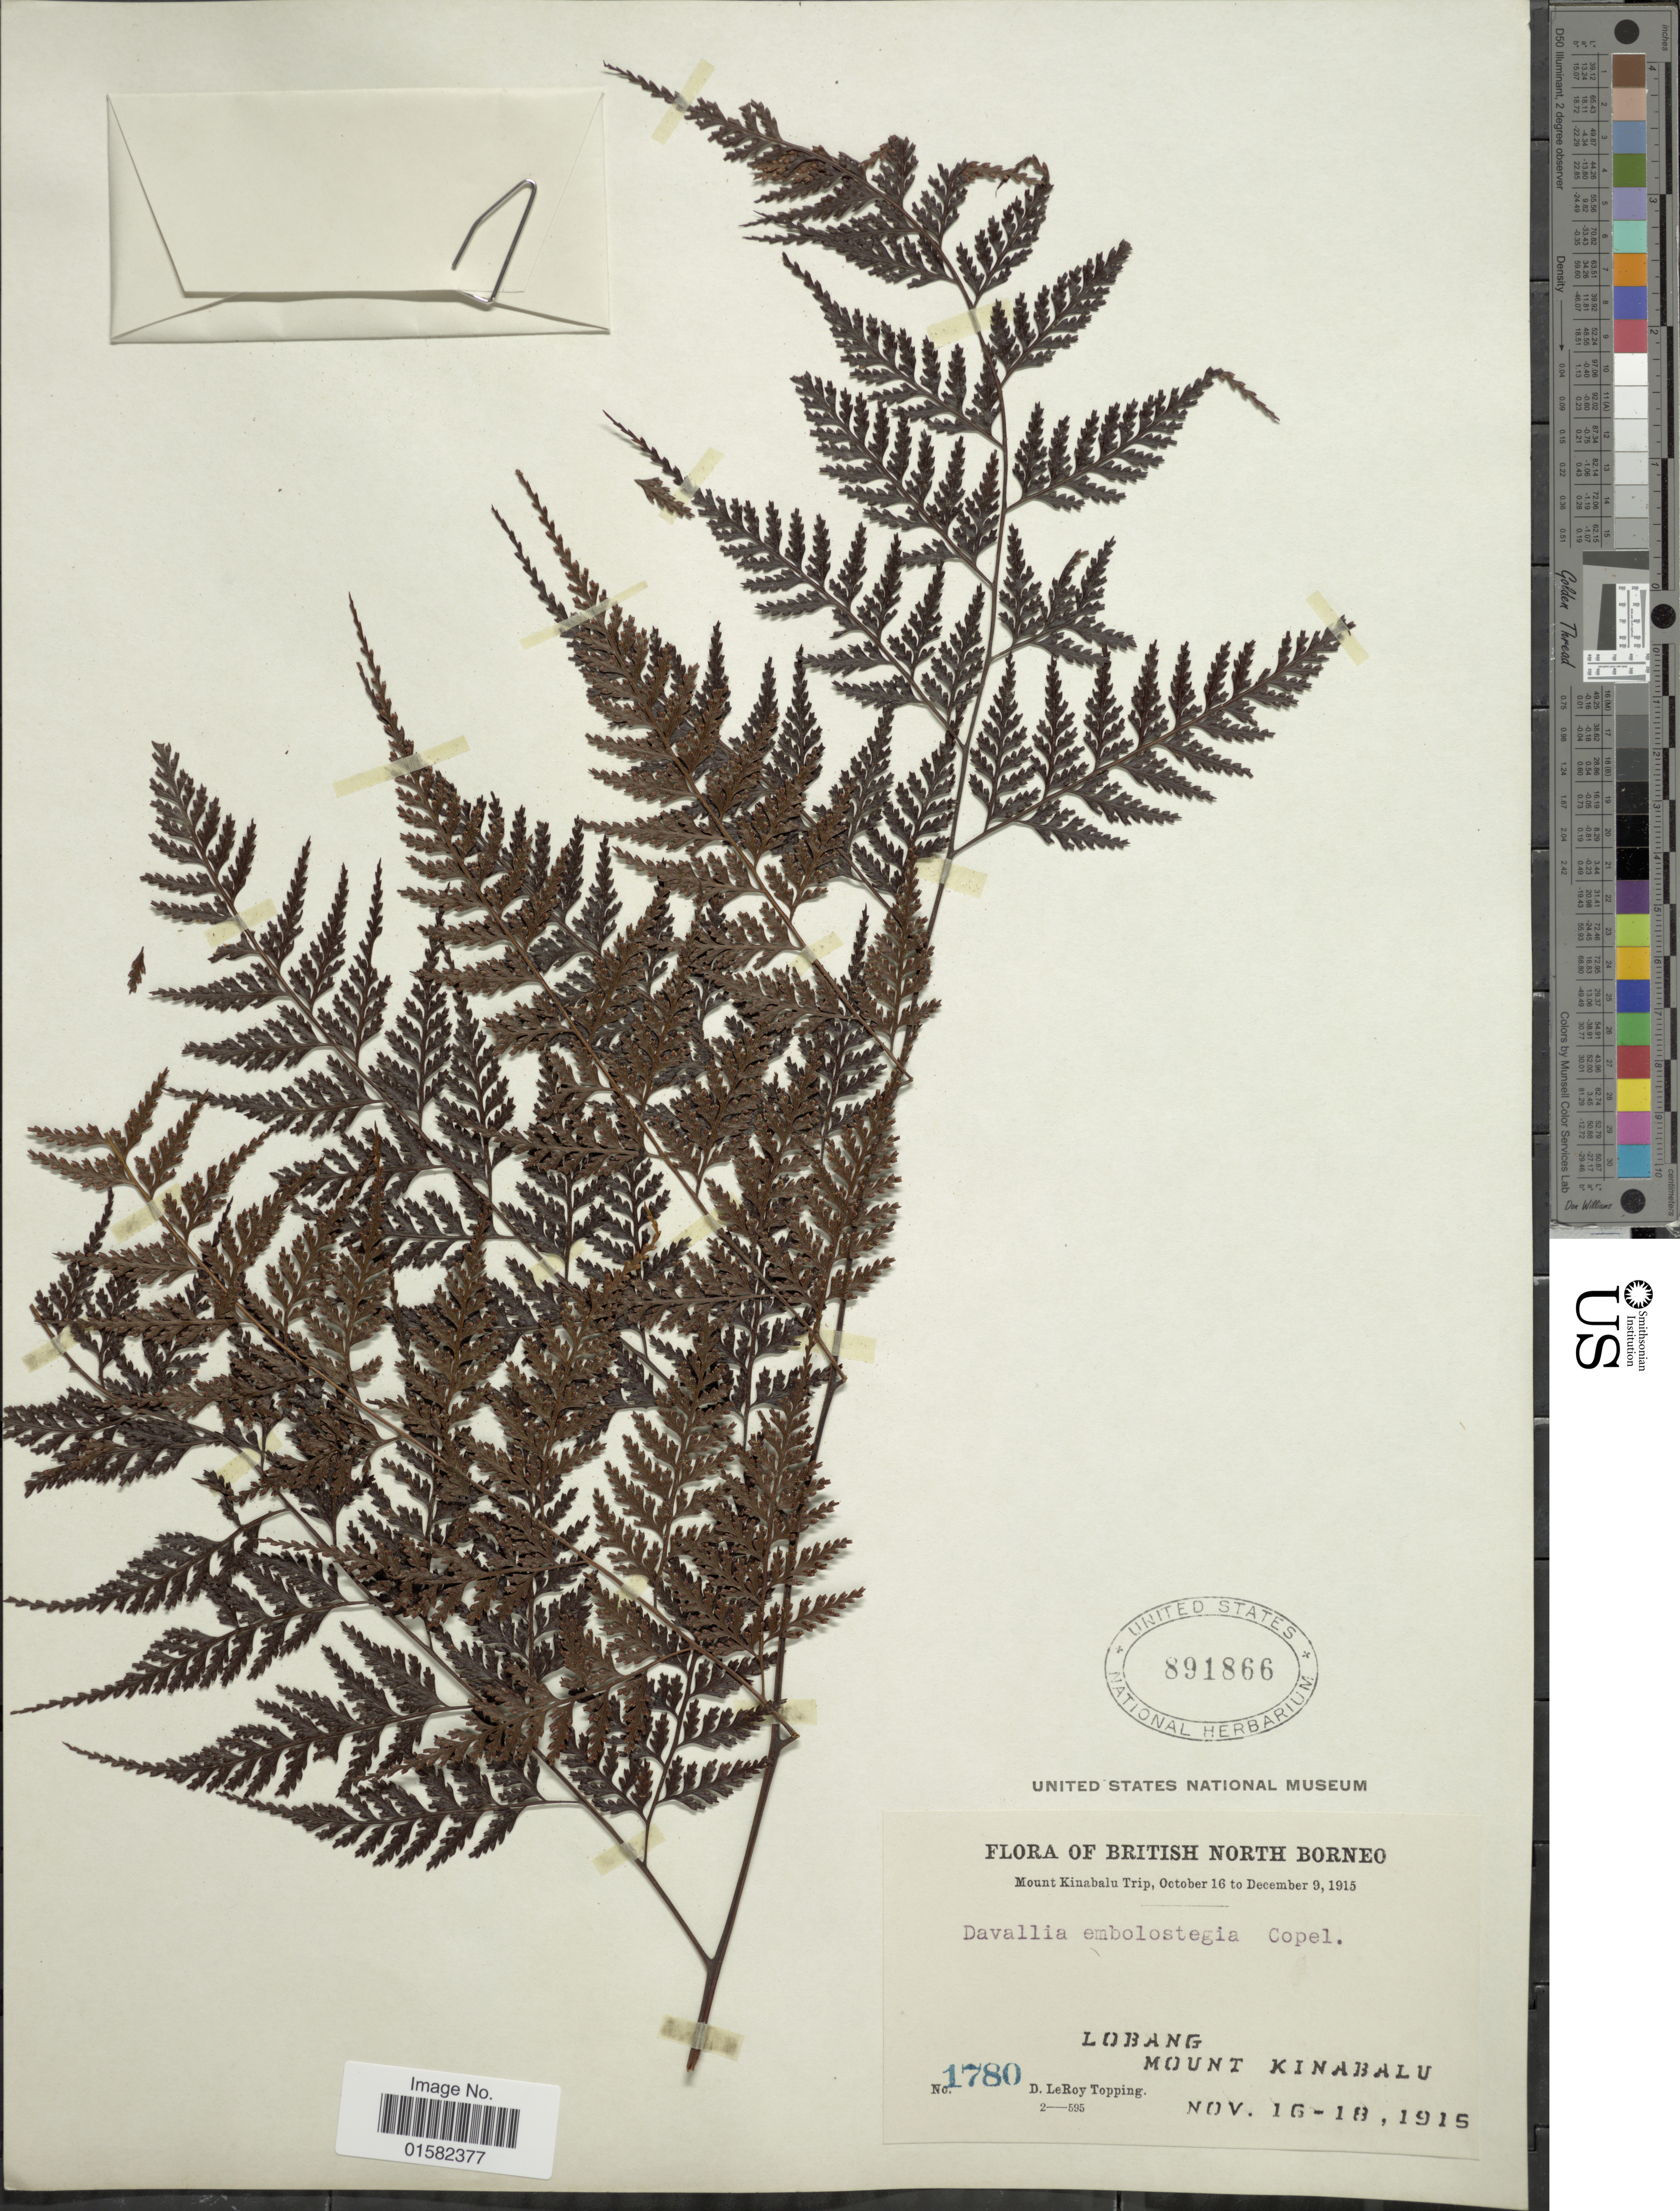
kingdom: Plantae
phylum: Tracheophyta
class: Polypodiopsida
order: Polypodiales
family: Davalliaceae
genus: Wibelia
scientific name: Wibelia embolostegia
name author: (Colla) M. Kato & Tsutsumi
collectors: D. L. Topping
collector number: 1780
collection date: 1915-11-16/1915-11-18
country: Malaysia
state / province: Sabah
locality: British North Borneo, Lobang, Mount Kinabalu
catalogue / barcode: US 891866